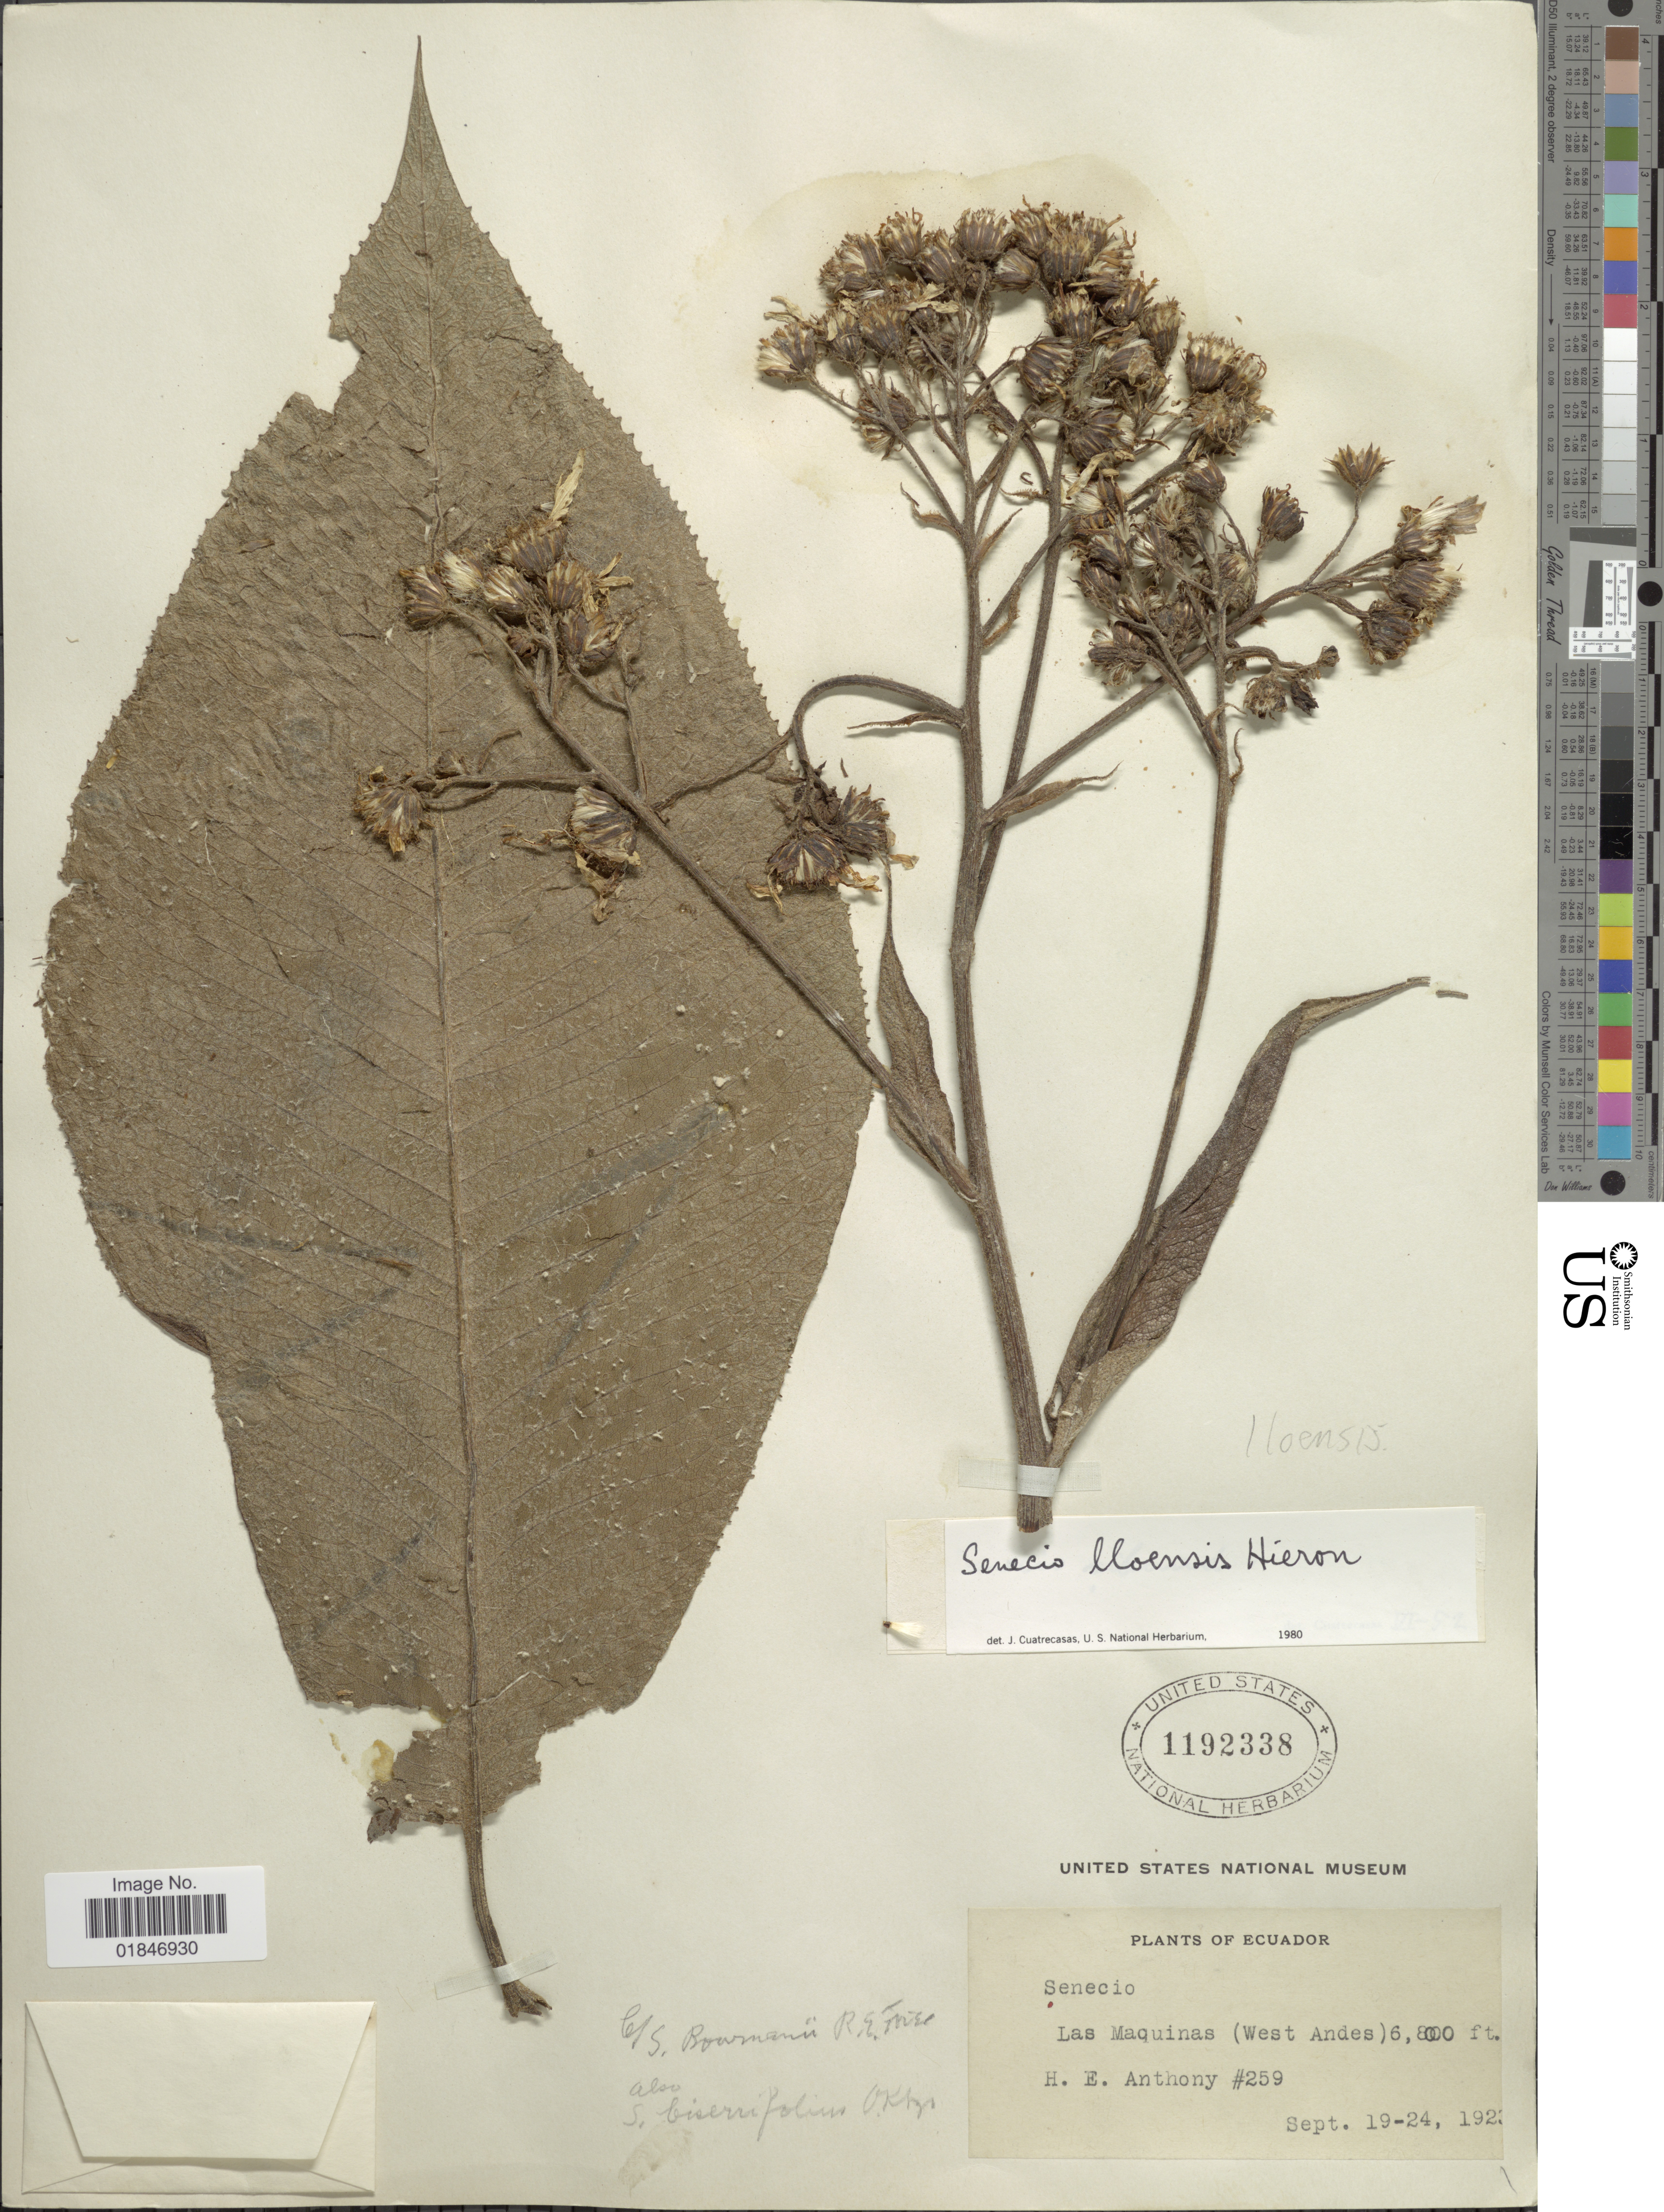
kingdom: Plantae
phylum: Tracheophyta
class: Magnoliopsida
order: Asterales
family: Asteraceae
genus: Dendrophorbium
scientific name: Dendrophorbium iloense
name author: (Hieron.) C. Jeffrey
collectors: H. E. Anthony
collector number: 259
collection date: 1923-09-19/1923-09-24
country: Ecuador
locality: Laa Maquinas (west Andes).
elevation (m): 2073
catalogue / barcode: US 1192338